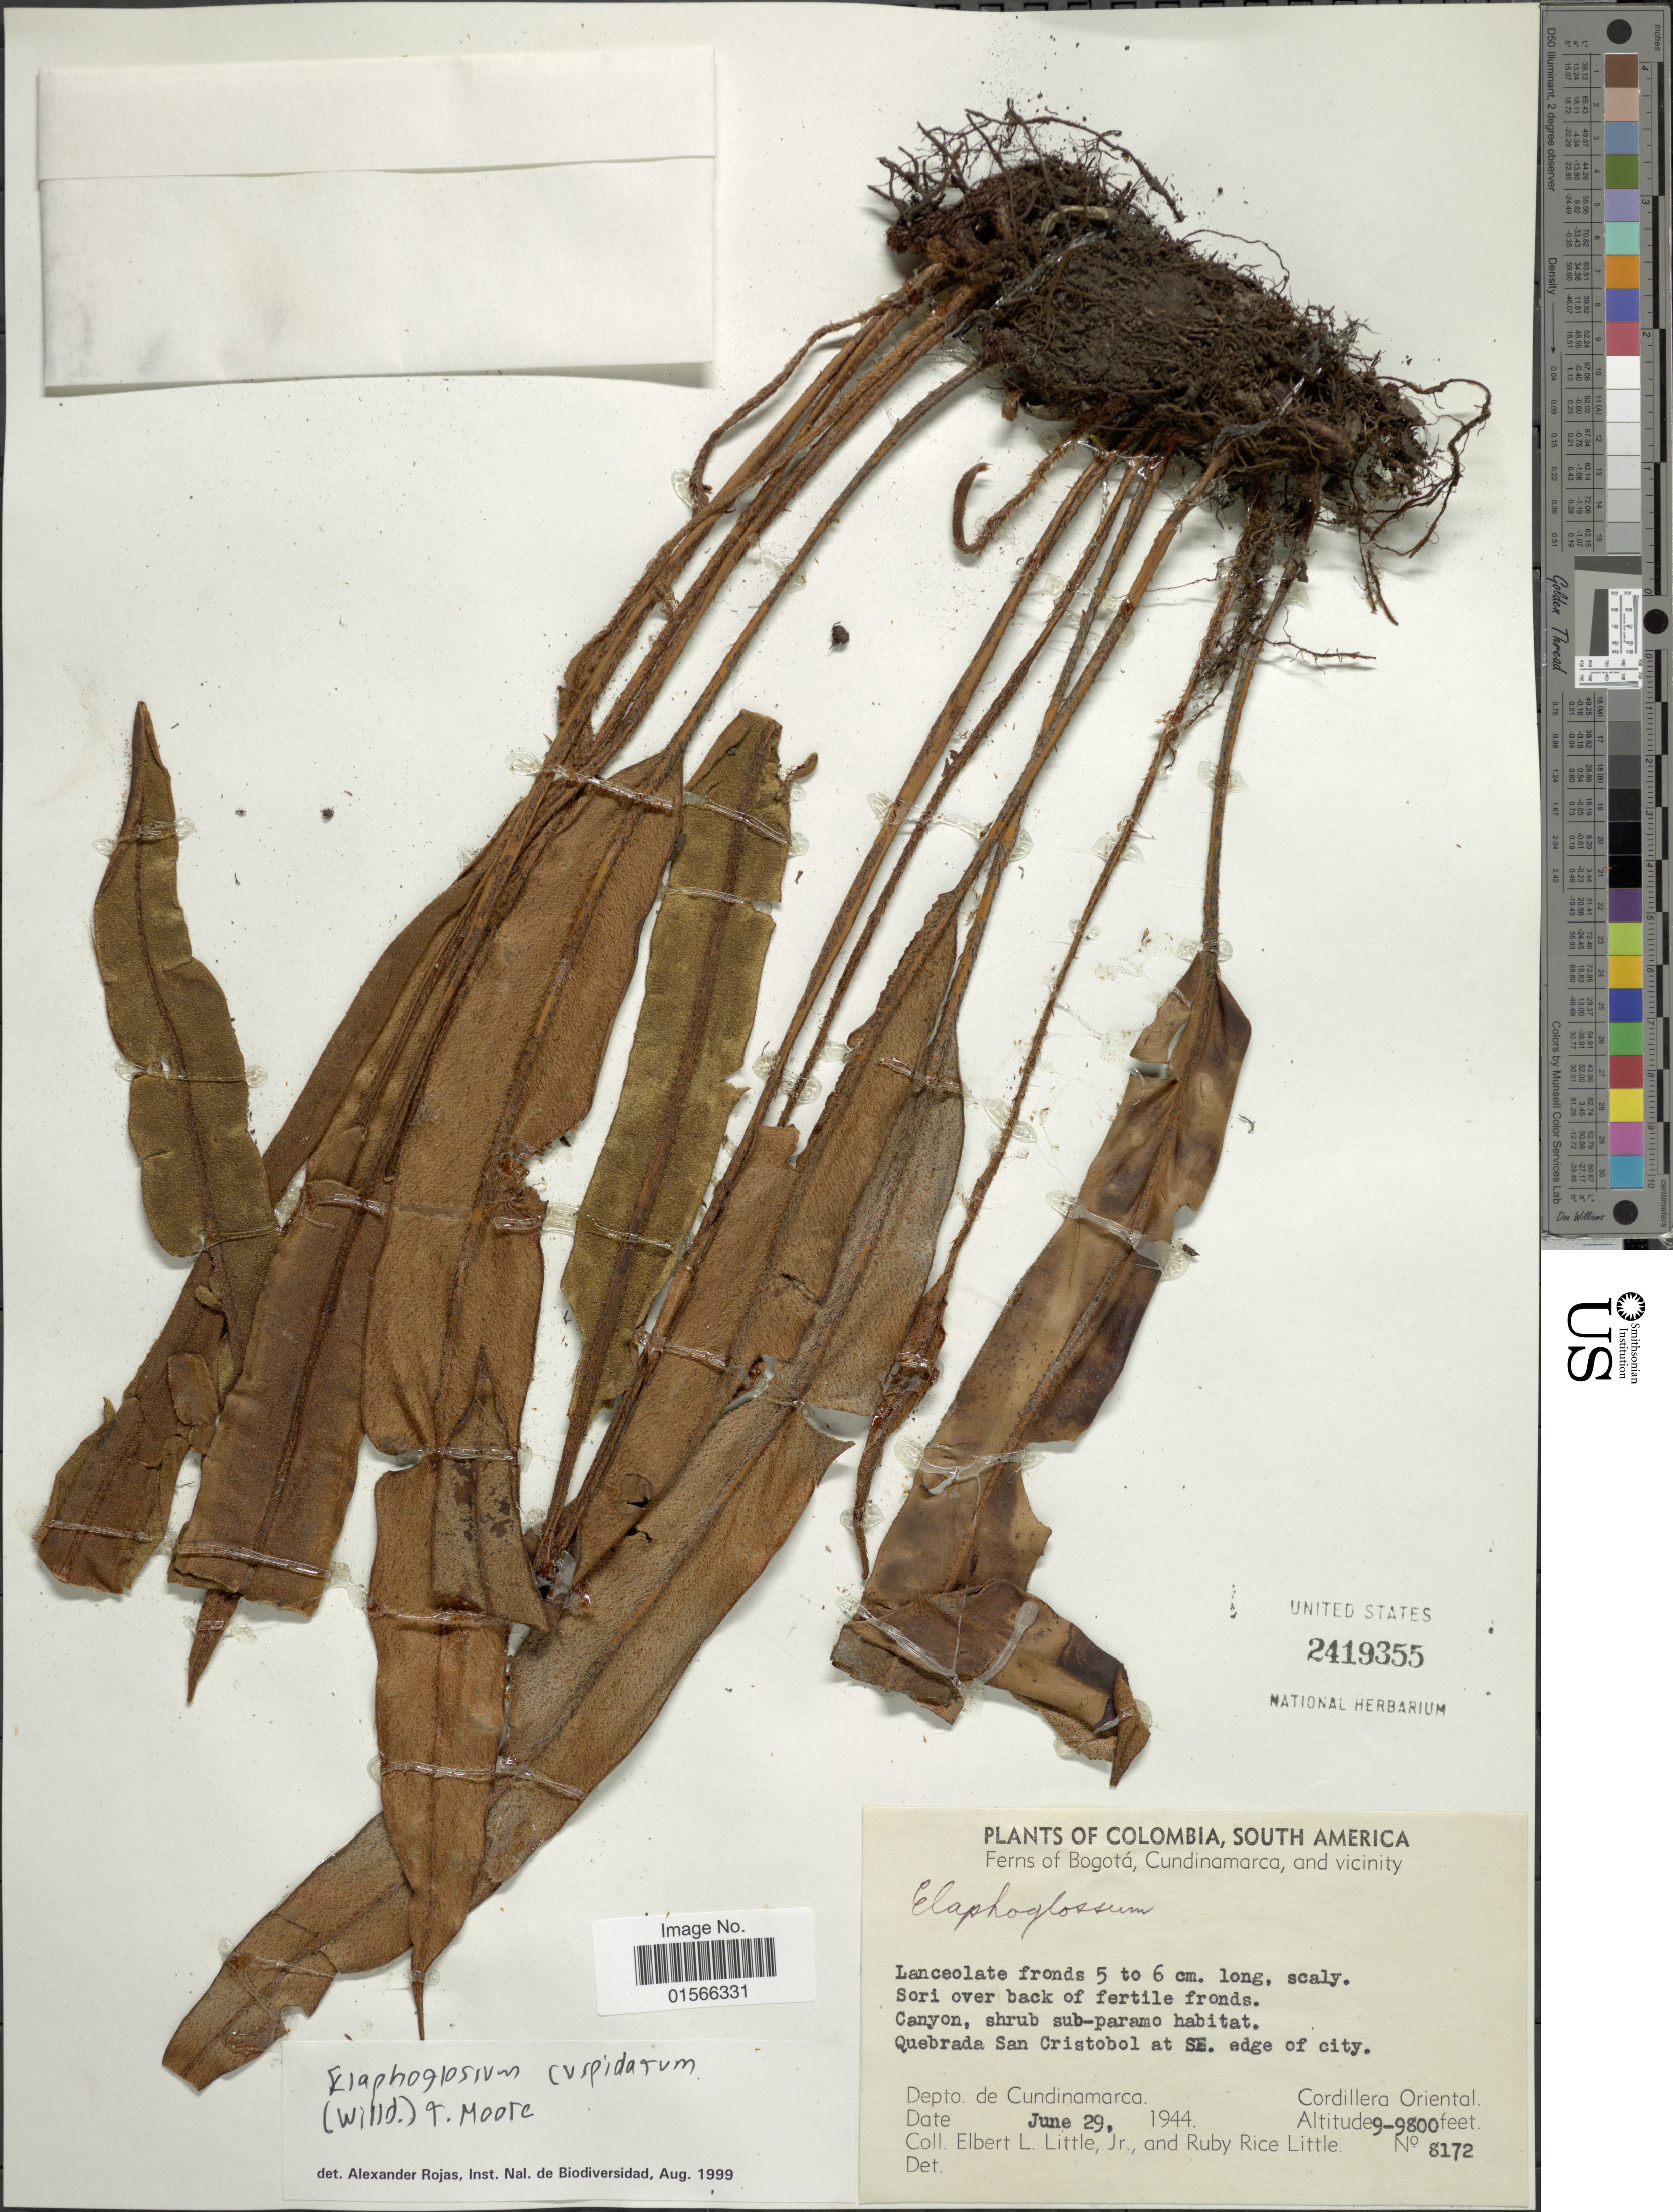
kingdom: Plantae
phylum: Tracheophyta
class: Polypodiopsida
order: Polypodiales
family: Dryopteridaceae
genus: Elaphoglossum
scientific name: Elaphoglossum cuspidatum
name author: (Willd.) T. Moore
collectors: E. L. Little & R. R. Little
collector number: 8172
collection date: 1944-06-29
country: Colombia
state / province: Cundinamarca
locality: Ferns of Bogotá, and vicinity, Quebrada San Cristobal at SE. edge of city, Depto de Cundinamarca, Cordillera Oriental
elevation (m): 2743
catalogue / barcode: US 2419355